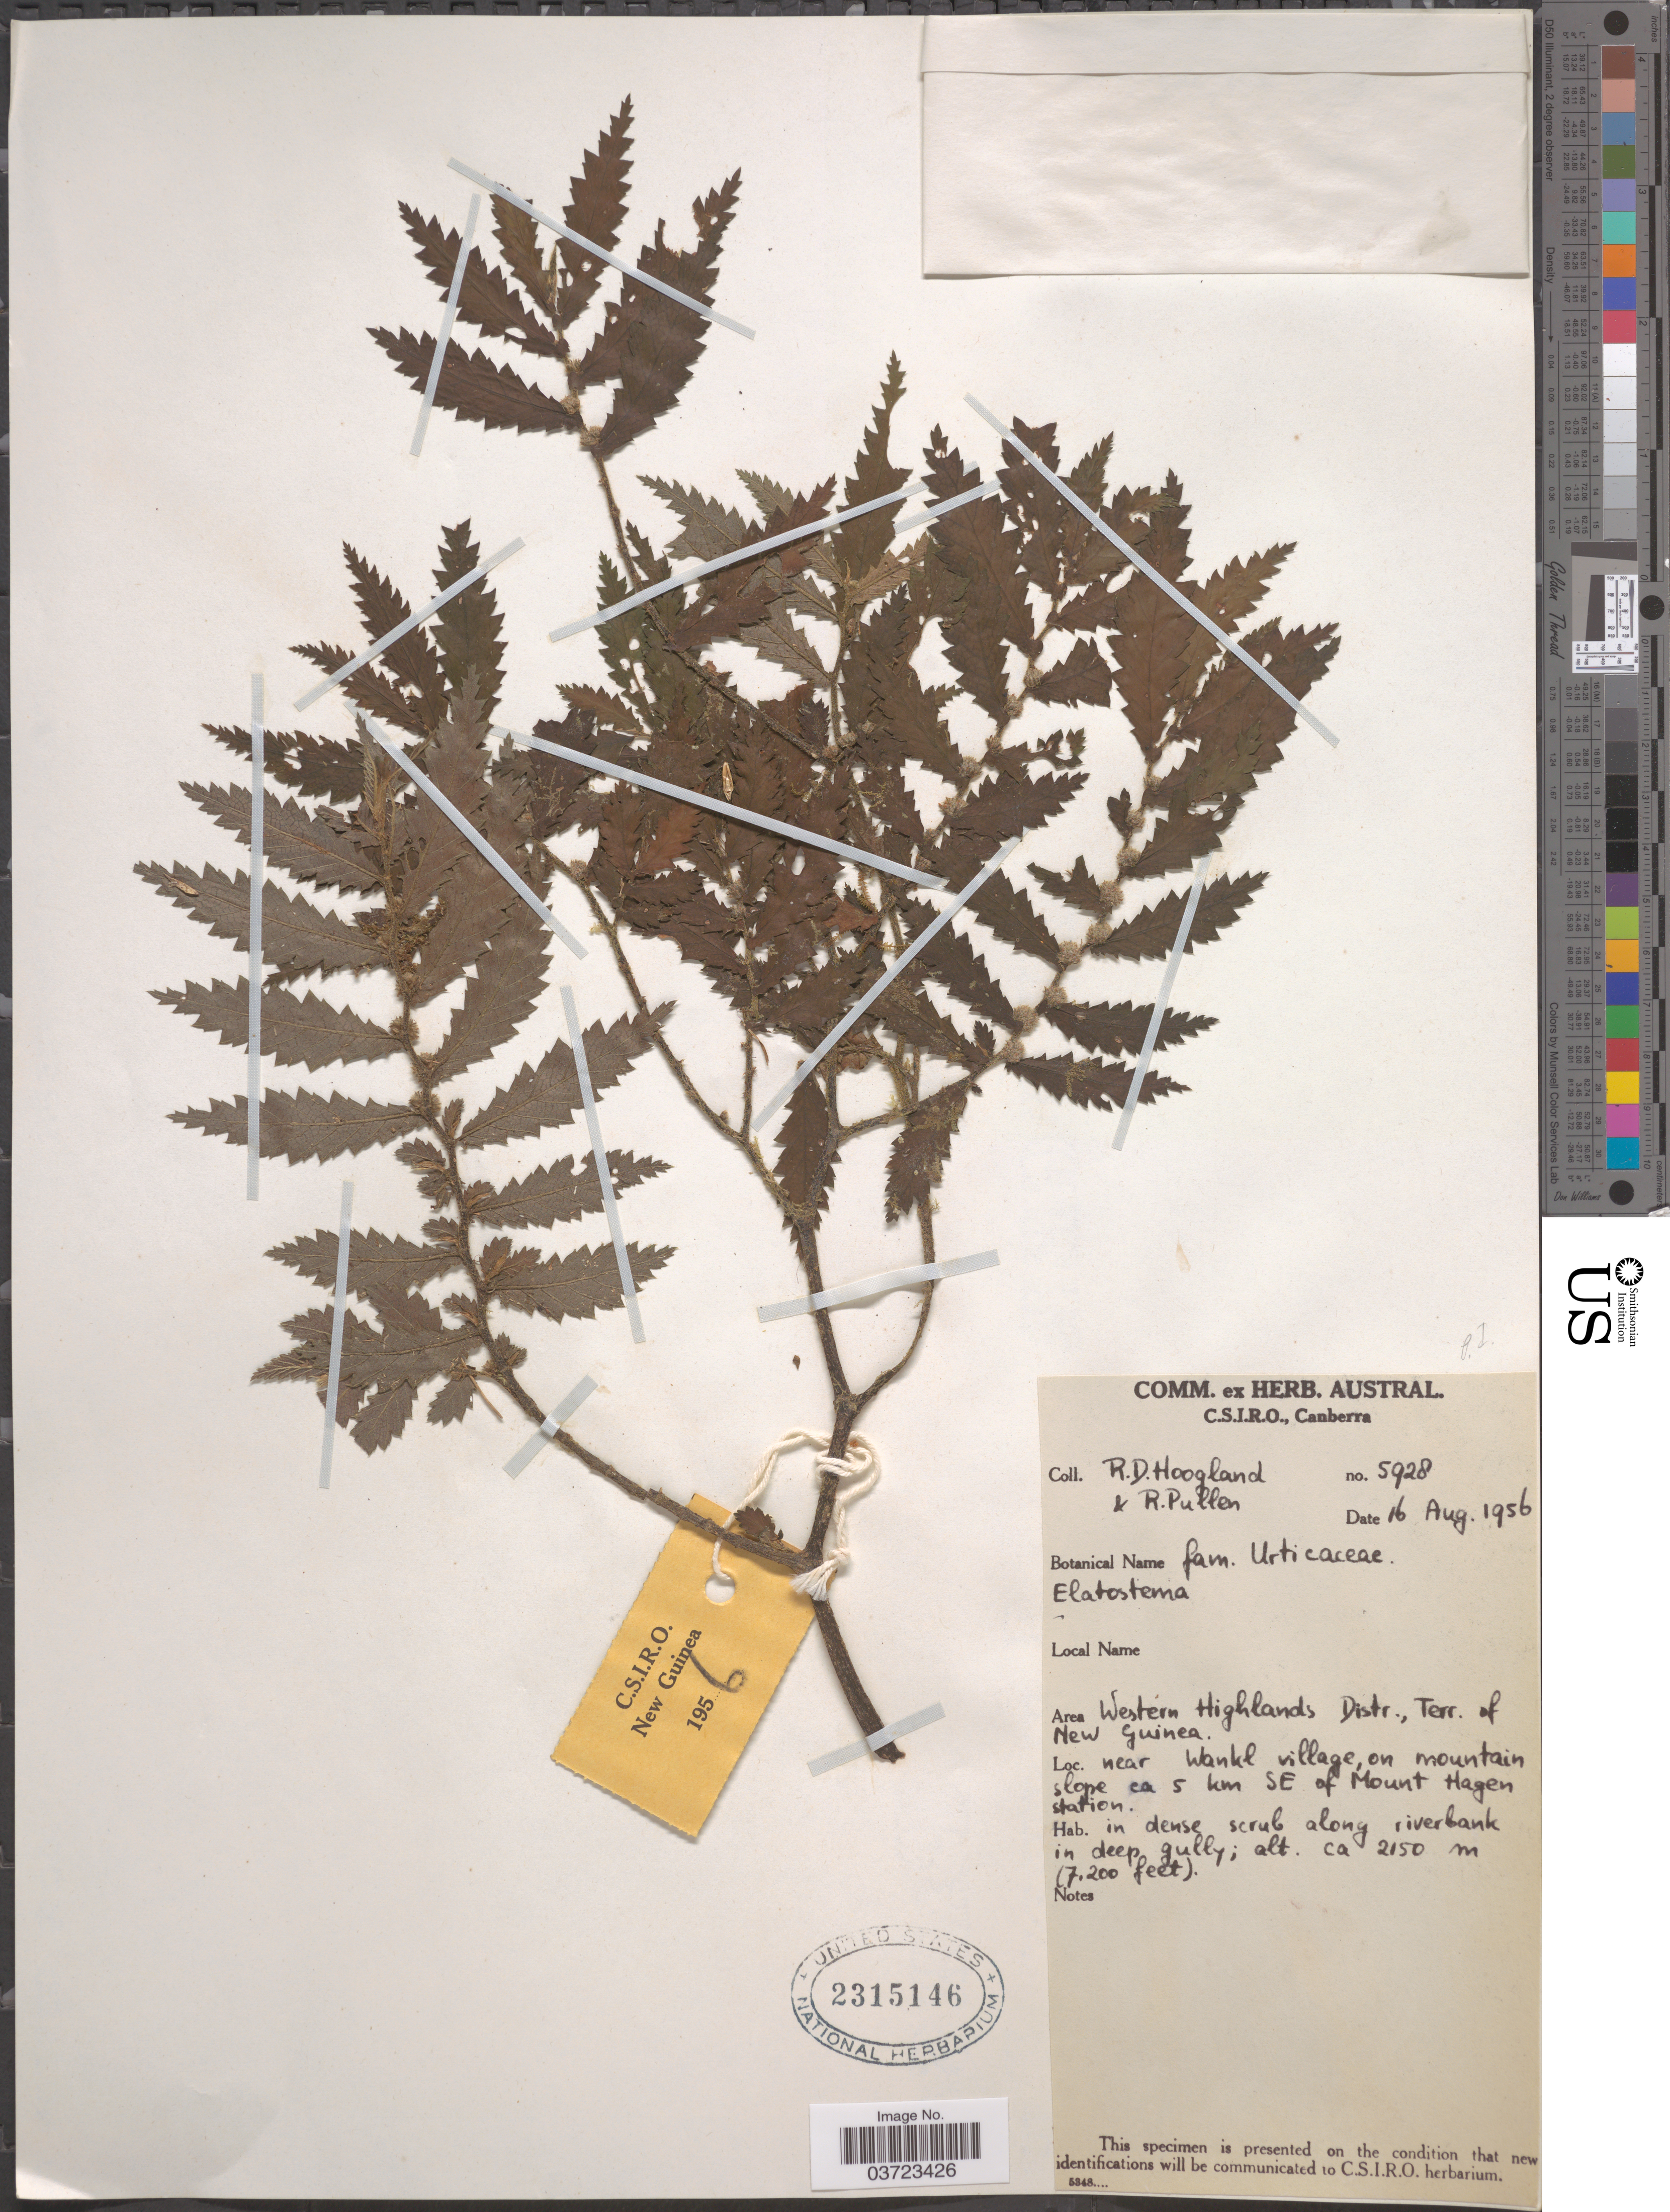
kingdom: Plantae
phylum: Tracheophyta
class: Magnoliopsida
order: Rosales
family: Urticaceae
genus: Elatostema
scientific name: Elatostema sp.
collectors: R. D. Hoogland & R. Pullen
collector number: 5928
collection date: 1956-08-16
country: Papua New Guinea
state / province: Western Highlands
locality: Area Western Highlands Distr., Terr. of New Guinea. Near Wankl village, on mountain slope ca 5 km SE of Mount Hagen Station.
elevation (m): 2150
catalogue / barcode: US 2315146